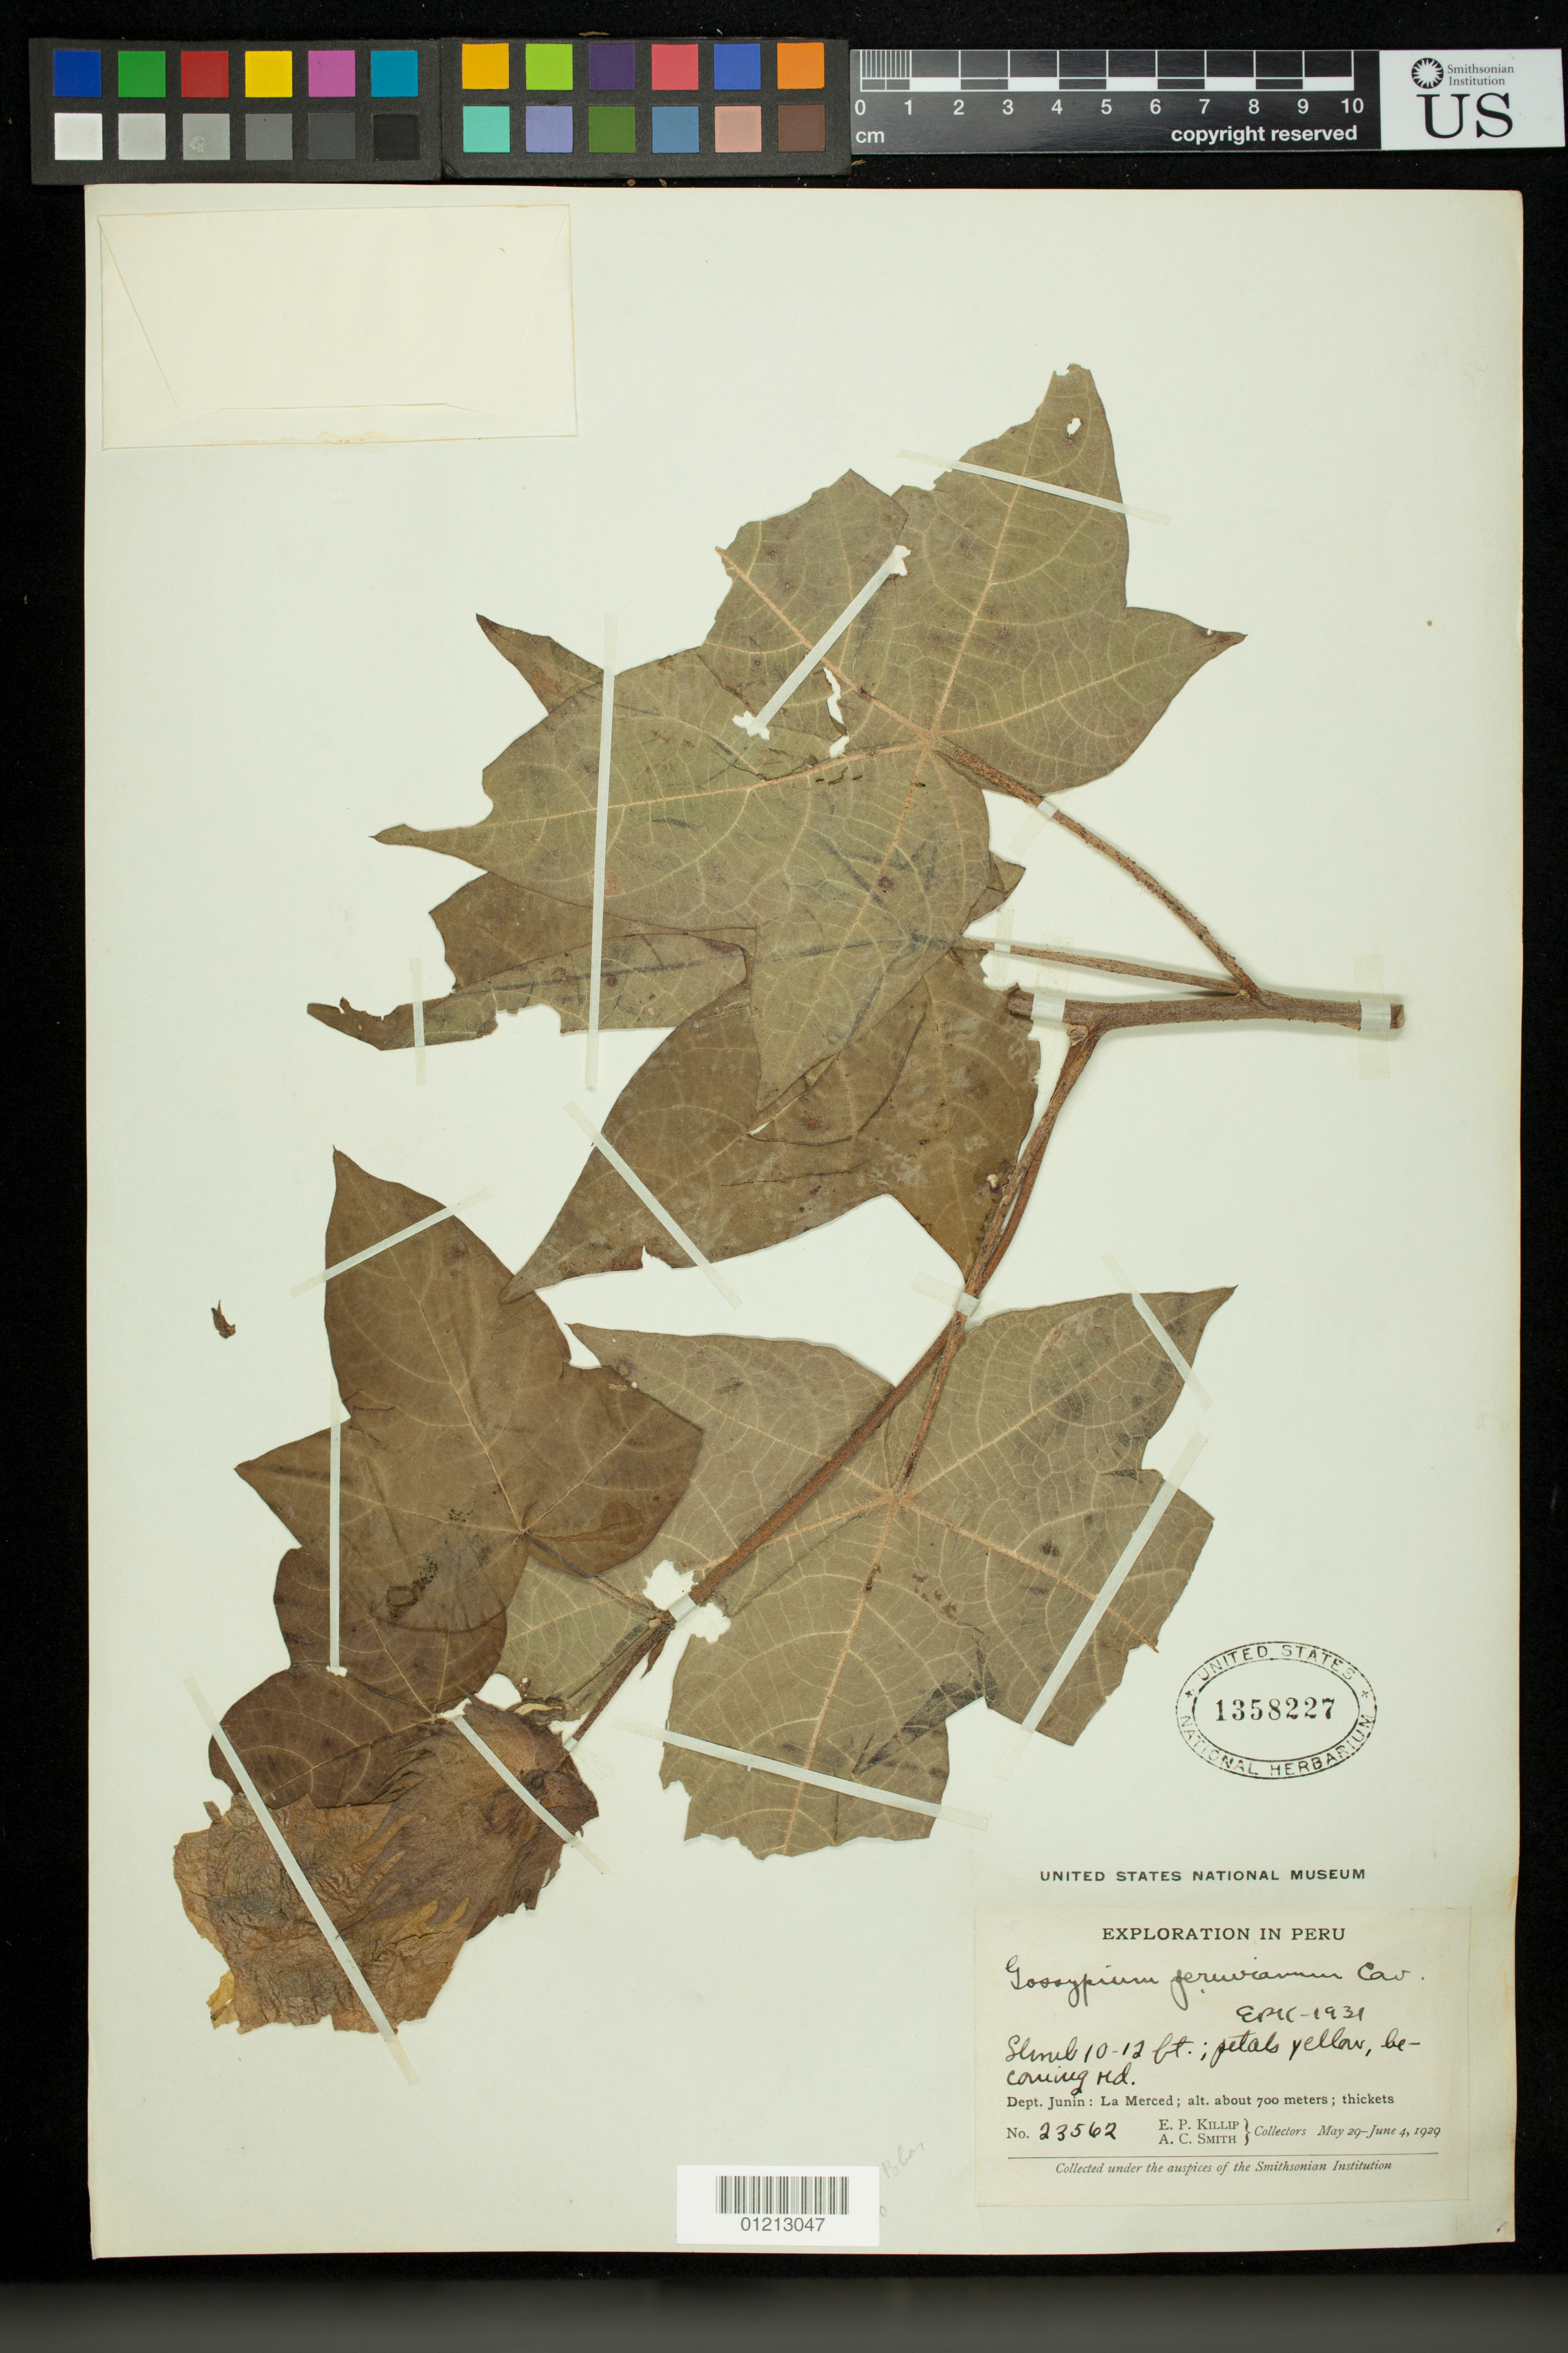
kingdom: Plantae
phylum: Tracheophyta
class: Magnoliopsida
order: Malvales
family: Malvaceae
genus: Gossypium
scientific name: Gossypium peruvianum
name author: Cav.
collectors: E. P. Killip & A. C. Smith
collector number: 23562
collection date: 1929-05-29/1929-06-04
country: Peru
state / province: Junín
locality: La Merced.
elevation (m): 700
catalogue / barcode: US 1358227